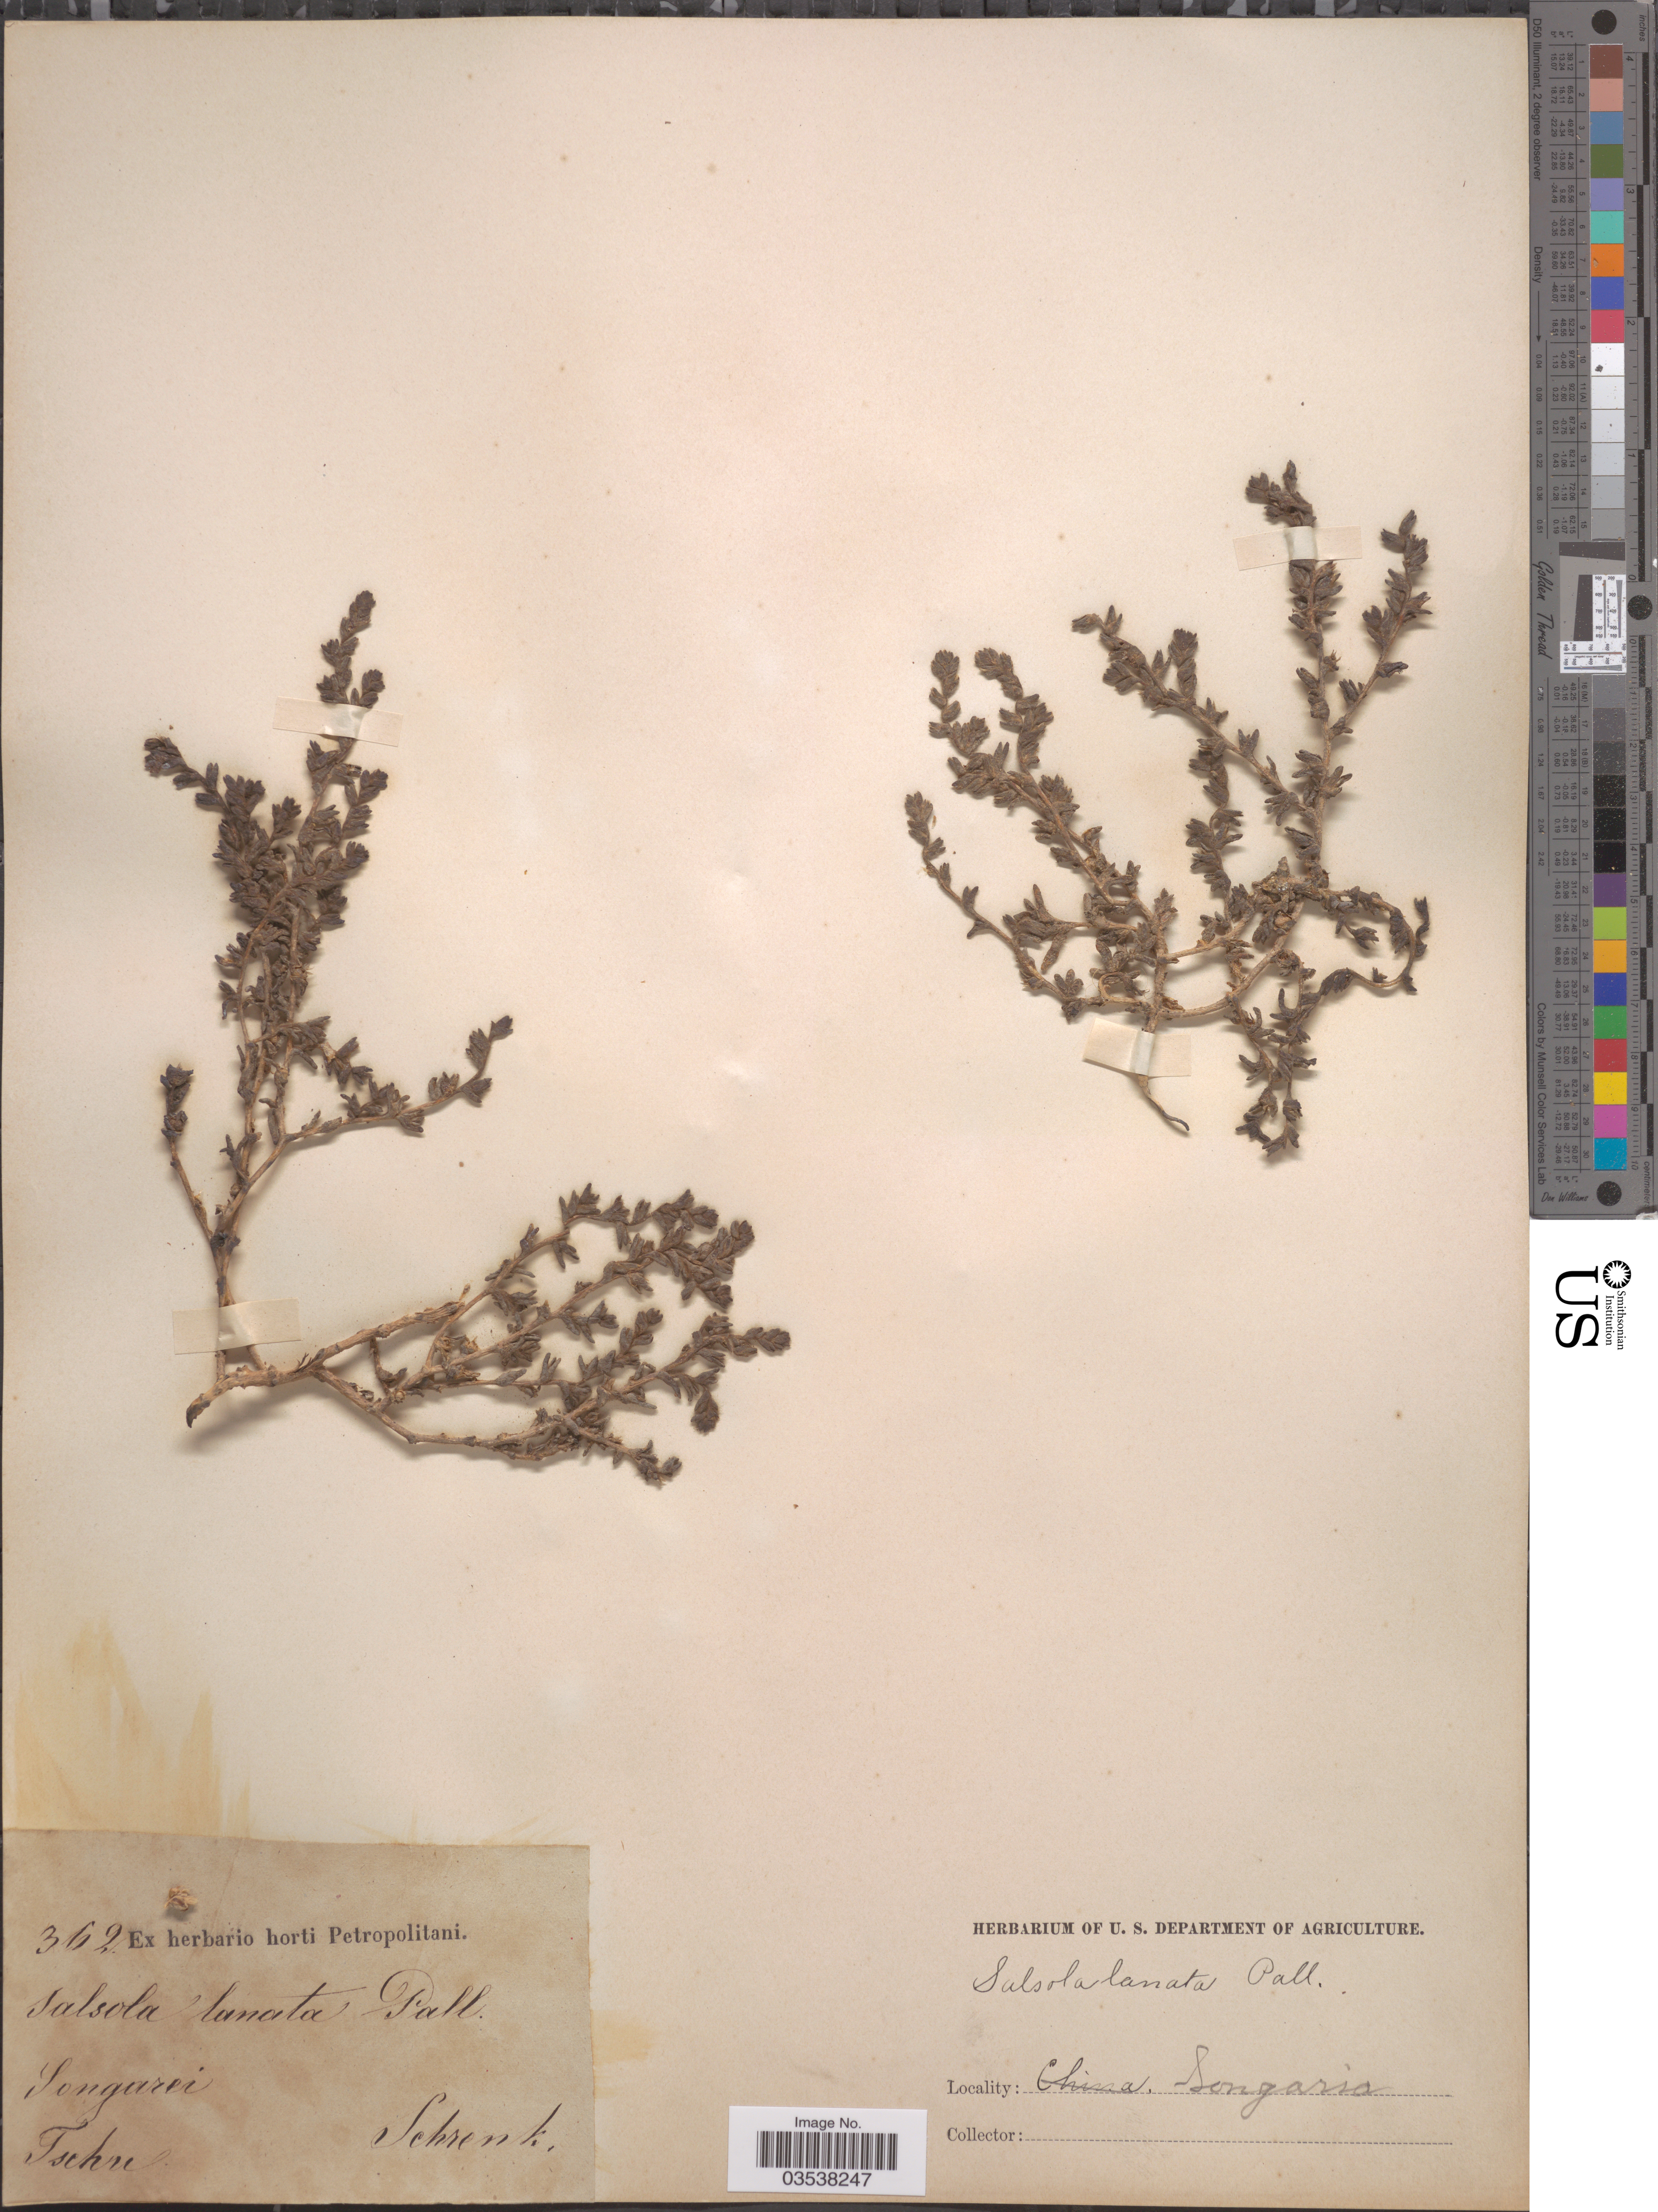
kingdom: Plantae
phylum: Tracheophyta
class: Magnoliopsida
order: Caryophyllales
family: Amaranthaceae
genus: Climacoptera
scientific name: Climacoptera lanata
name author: (Pall.) Botsch.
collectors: A.G. Schrenk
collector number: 362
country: Kazakhstan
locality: Songaria. Tschu.